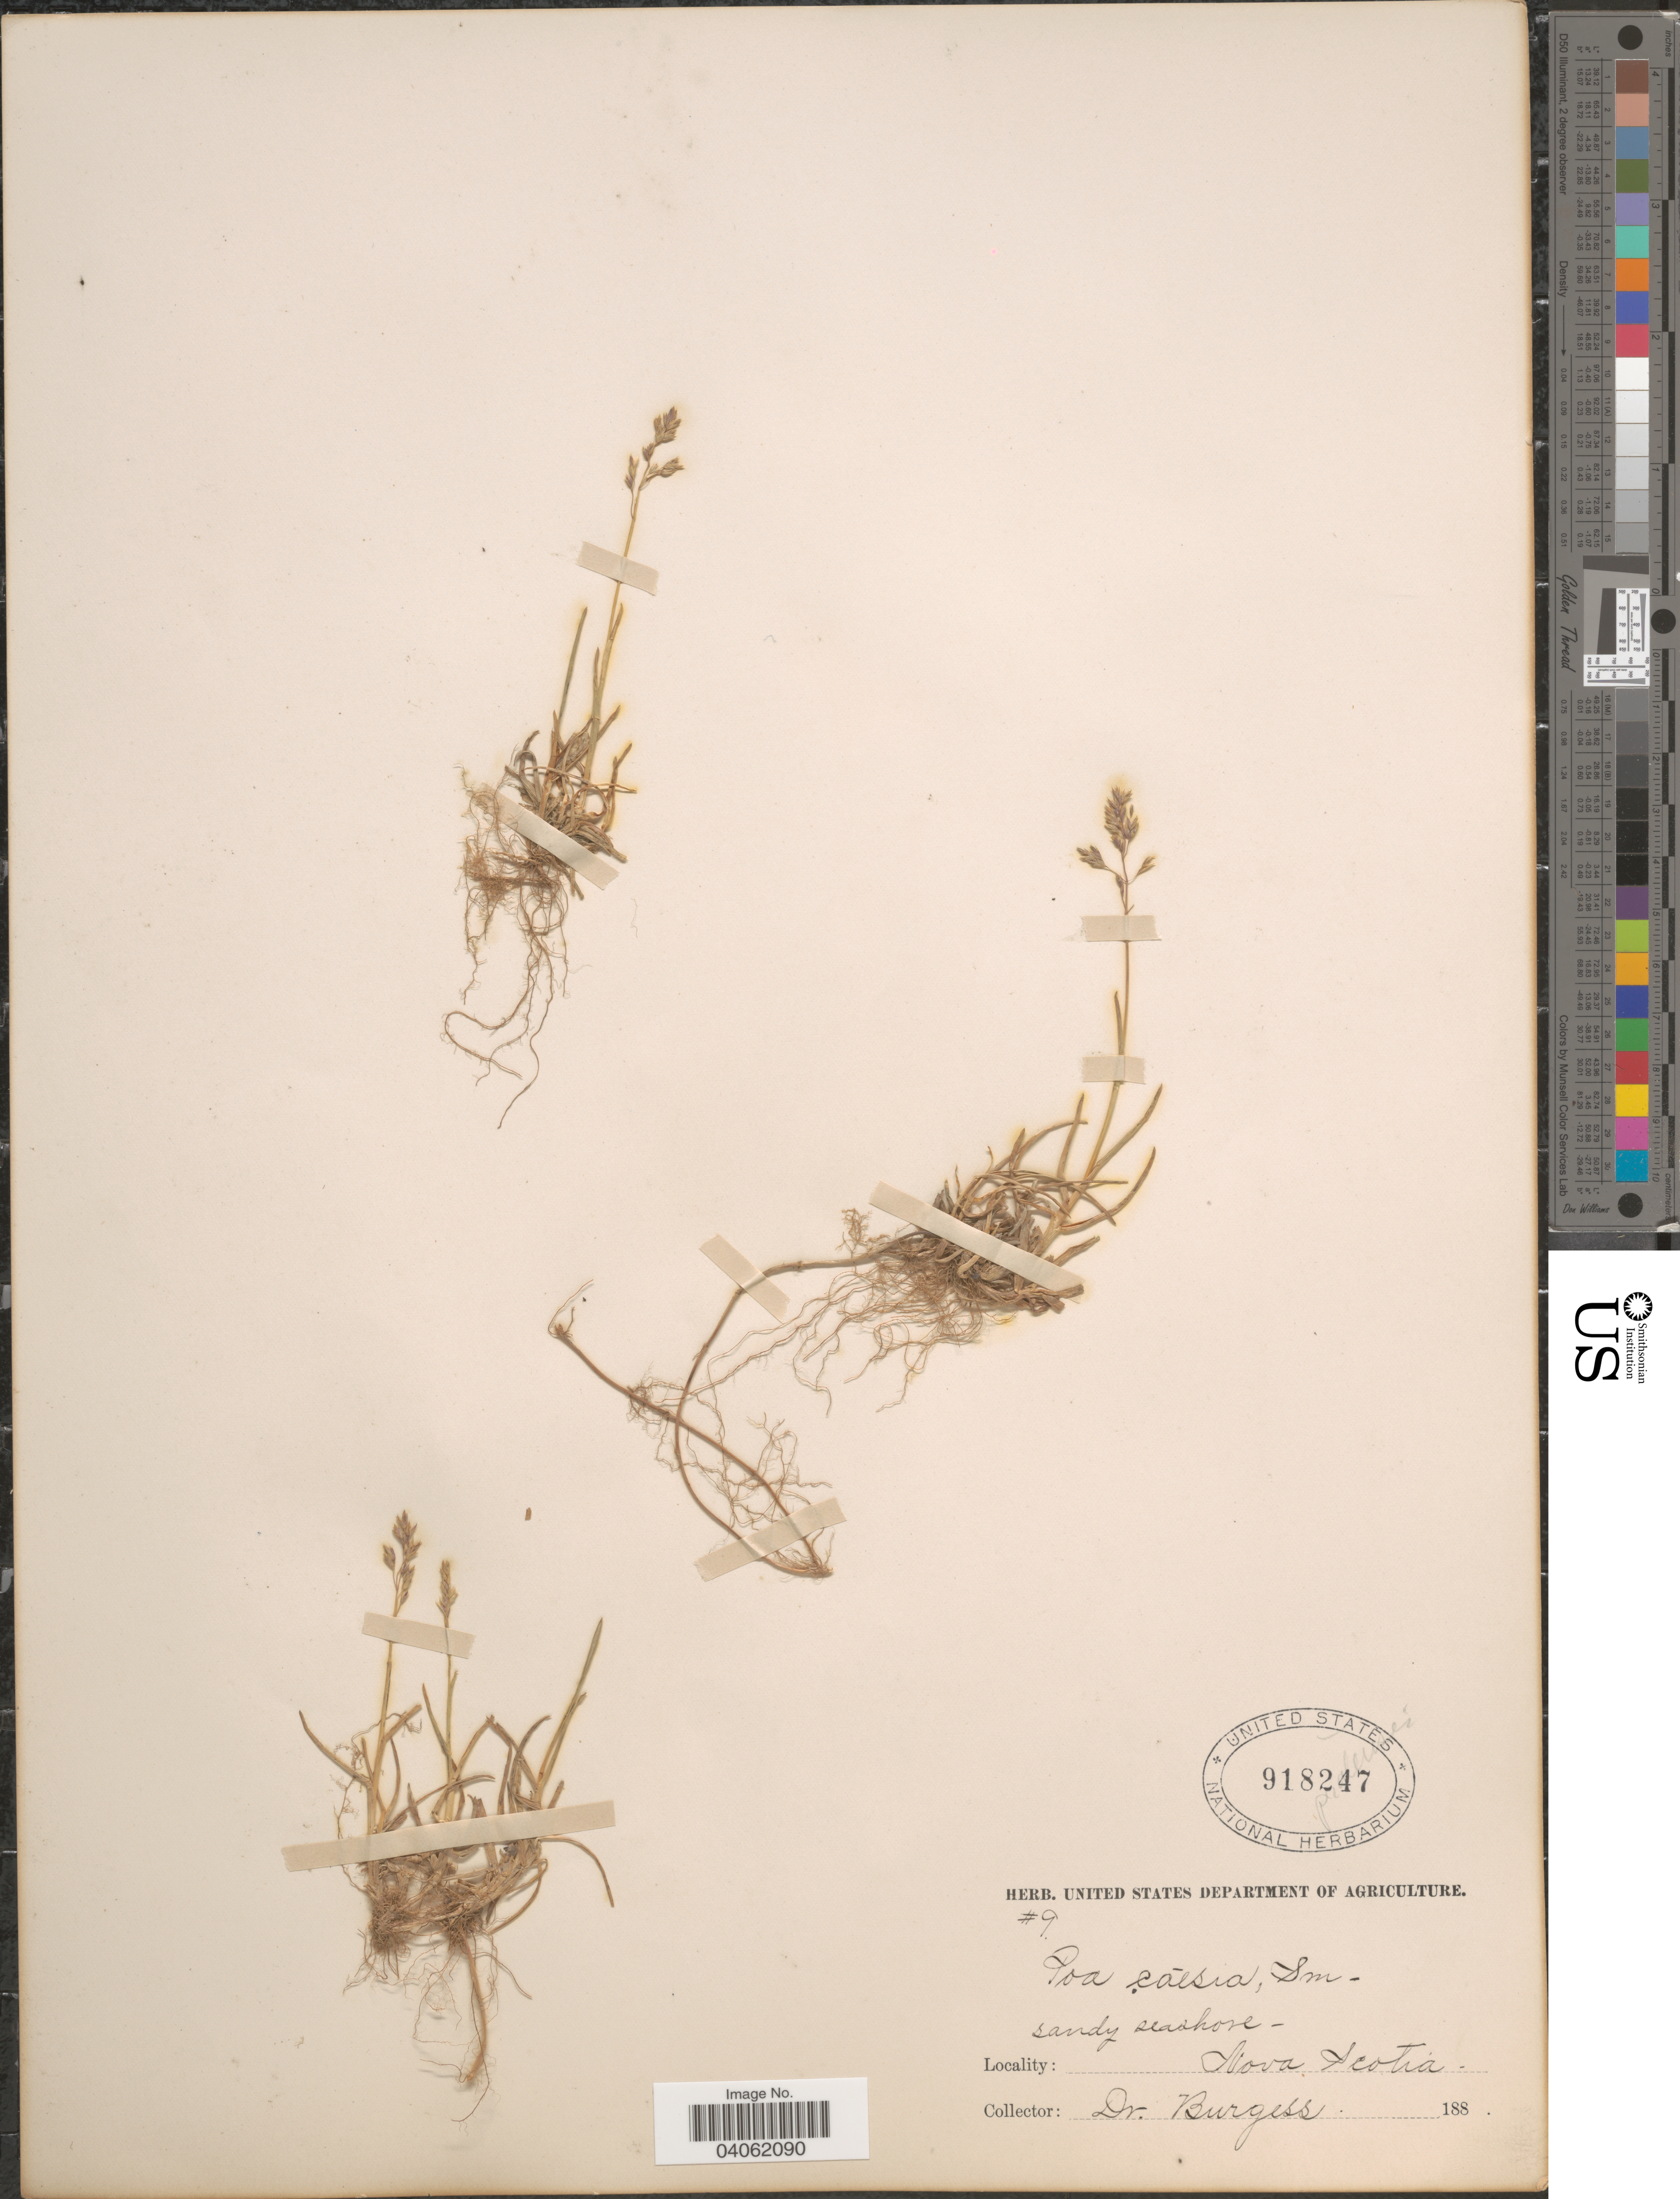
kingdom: Plantae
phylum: Tracheophyta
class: Liliopsida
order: Poales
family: Poaceae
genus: Poa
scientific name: Poa pratensis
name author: L.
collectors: Burgess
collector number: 9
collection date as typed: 188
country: Canada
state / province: Nova Scotia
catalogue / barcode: US 918247